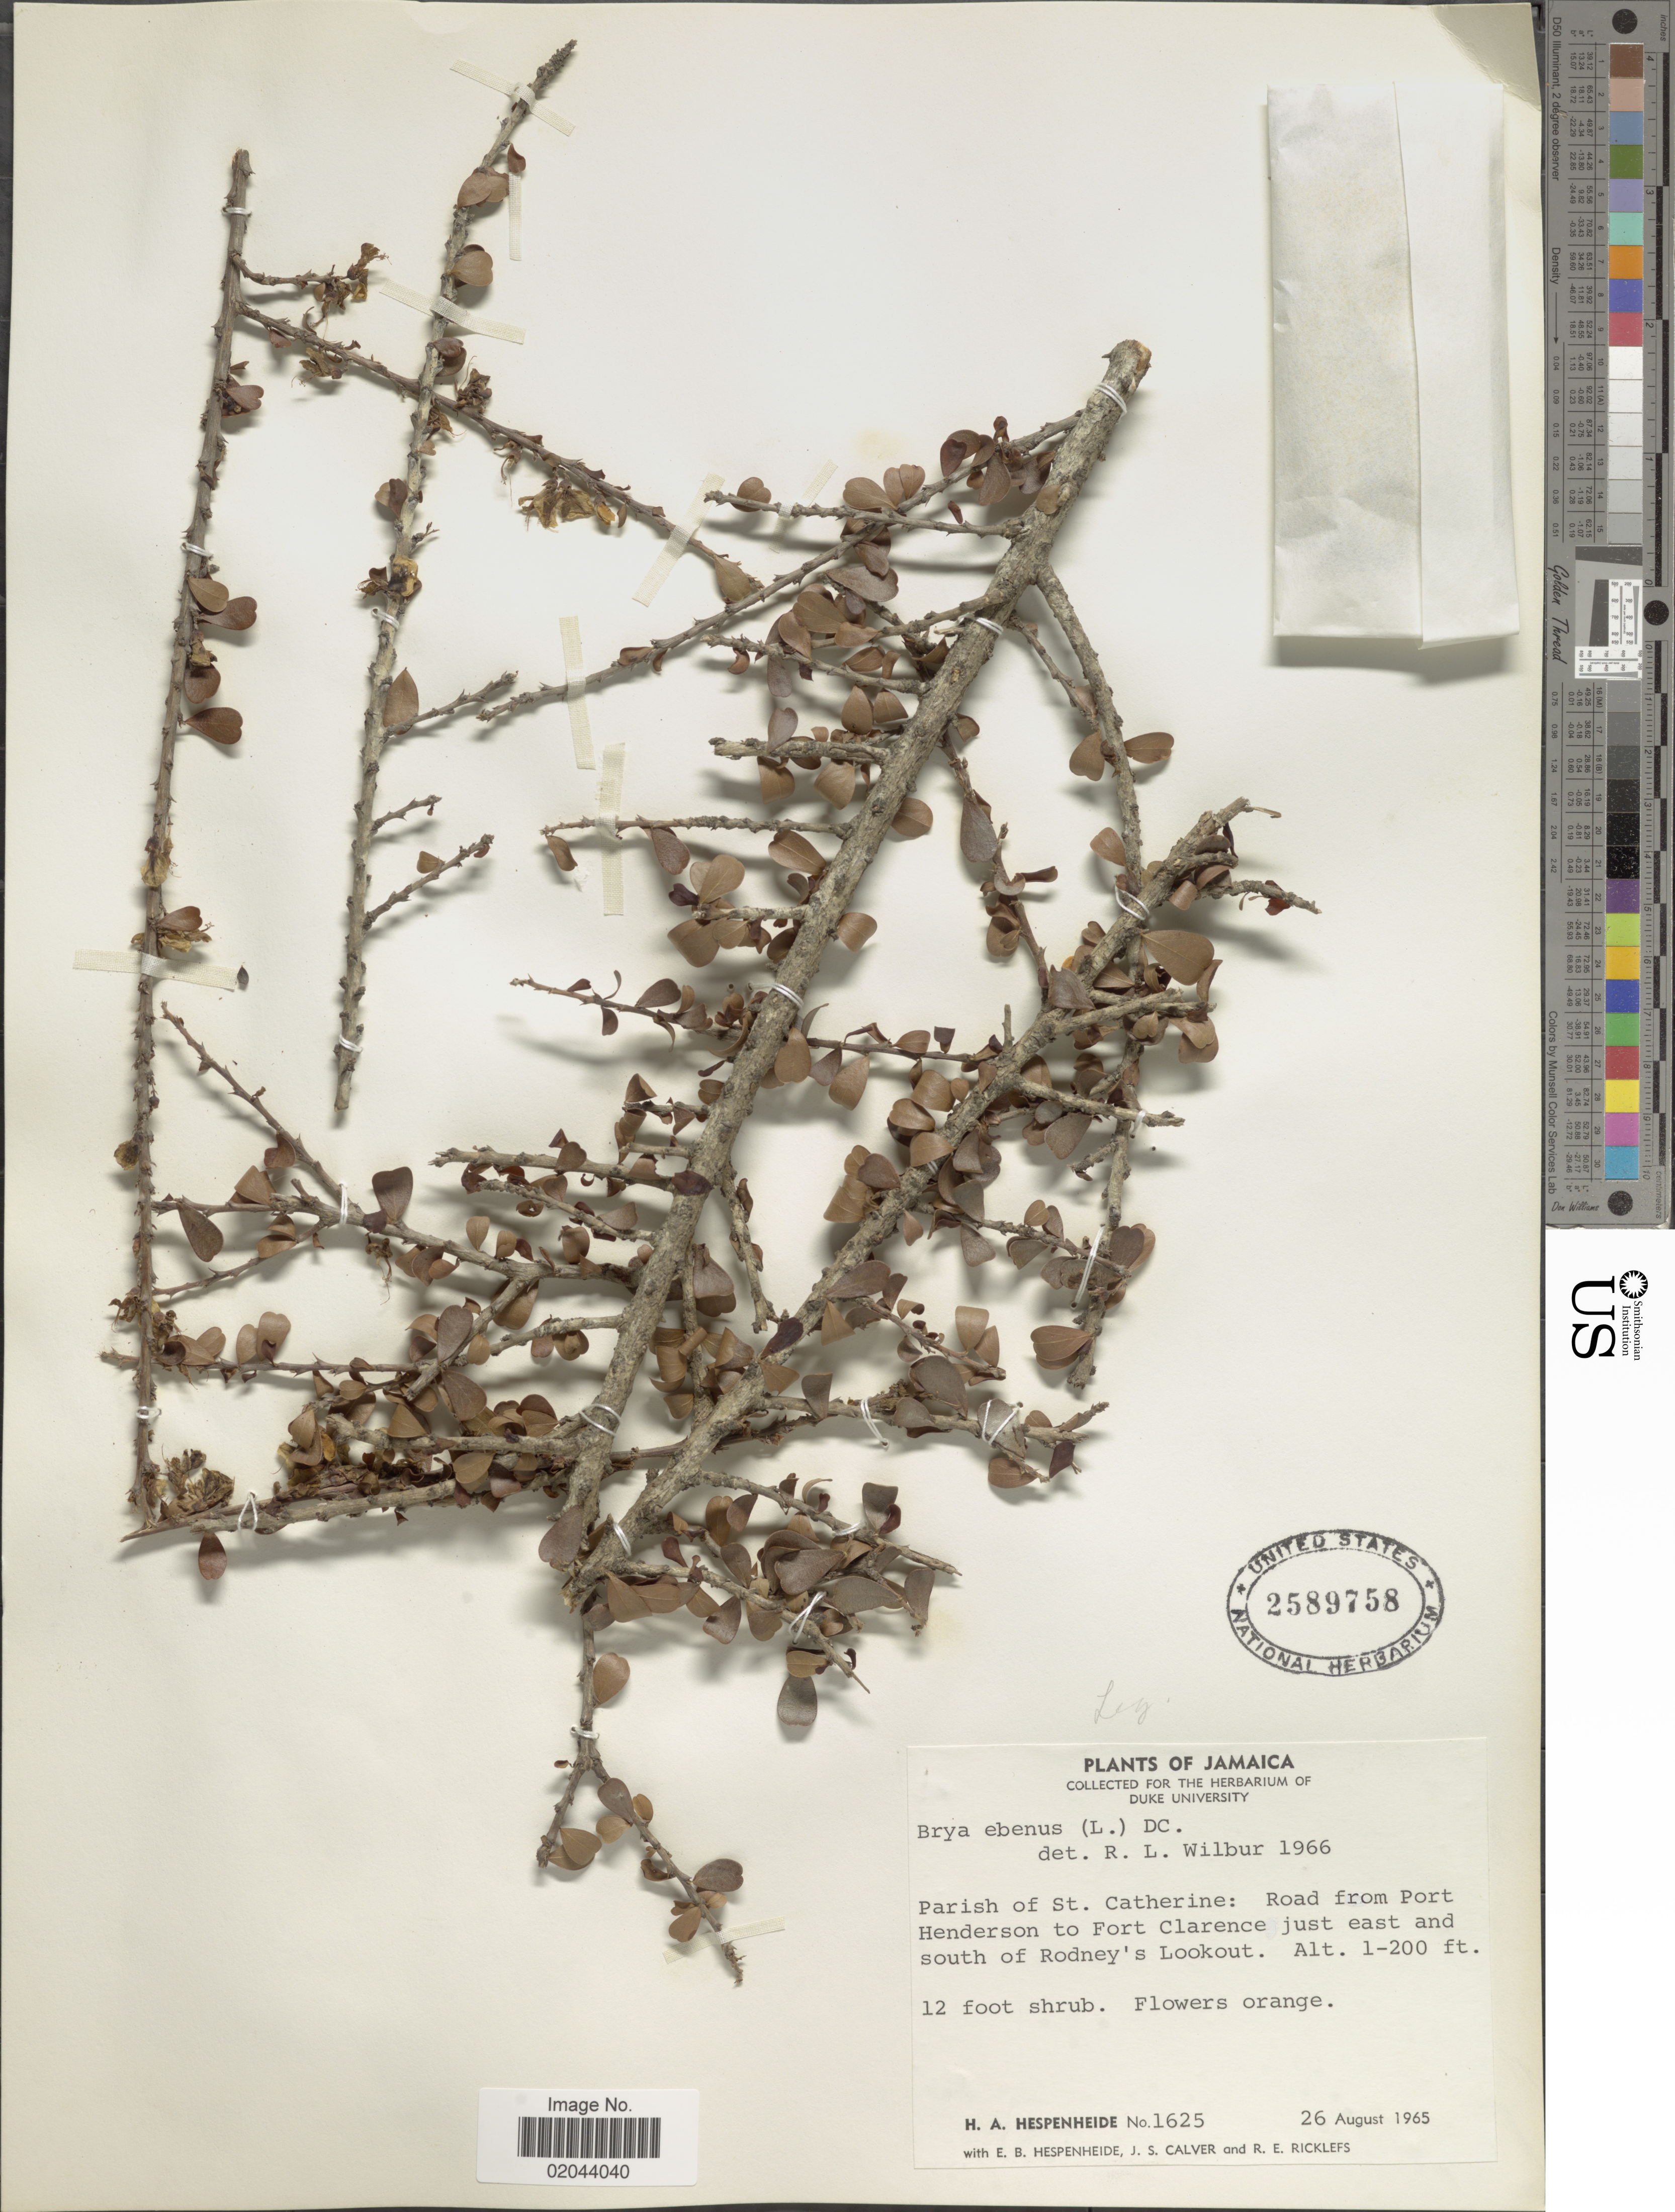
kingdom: Plantae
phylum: Tracheophyta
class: Magnoliopsida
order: Fabales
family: Fabaceae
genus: Brya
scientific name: Brya ebenus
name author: (L.) DC.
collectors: H. A. Hespenheide, E. Hespenheide, J. Calver & R. Ricklefs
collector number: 1625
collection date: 1965-08-26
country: Jamaica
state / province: Saint Catherine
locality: Parish of St Catherine: Road from Port Henderson to Fort Clarence just east and south of Rodney's Lookout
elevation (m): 0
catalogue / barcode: US 2589758